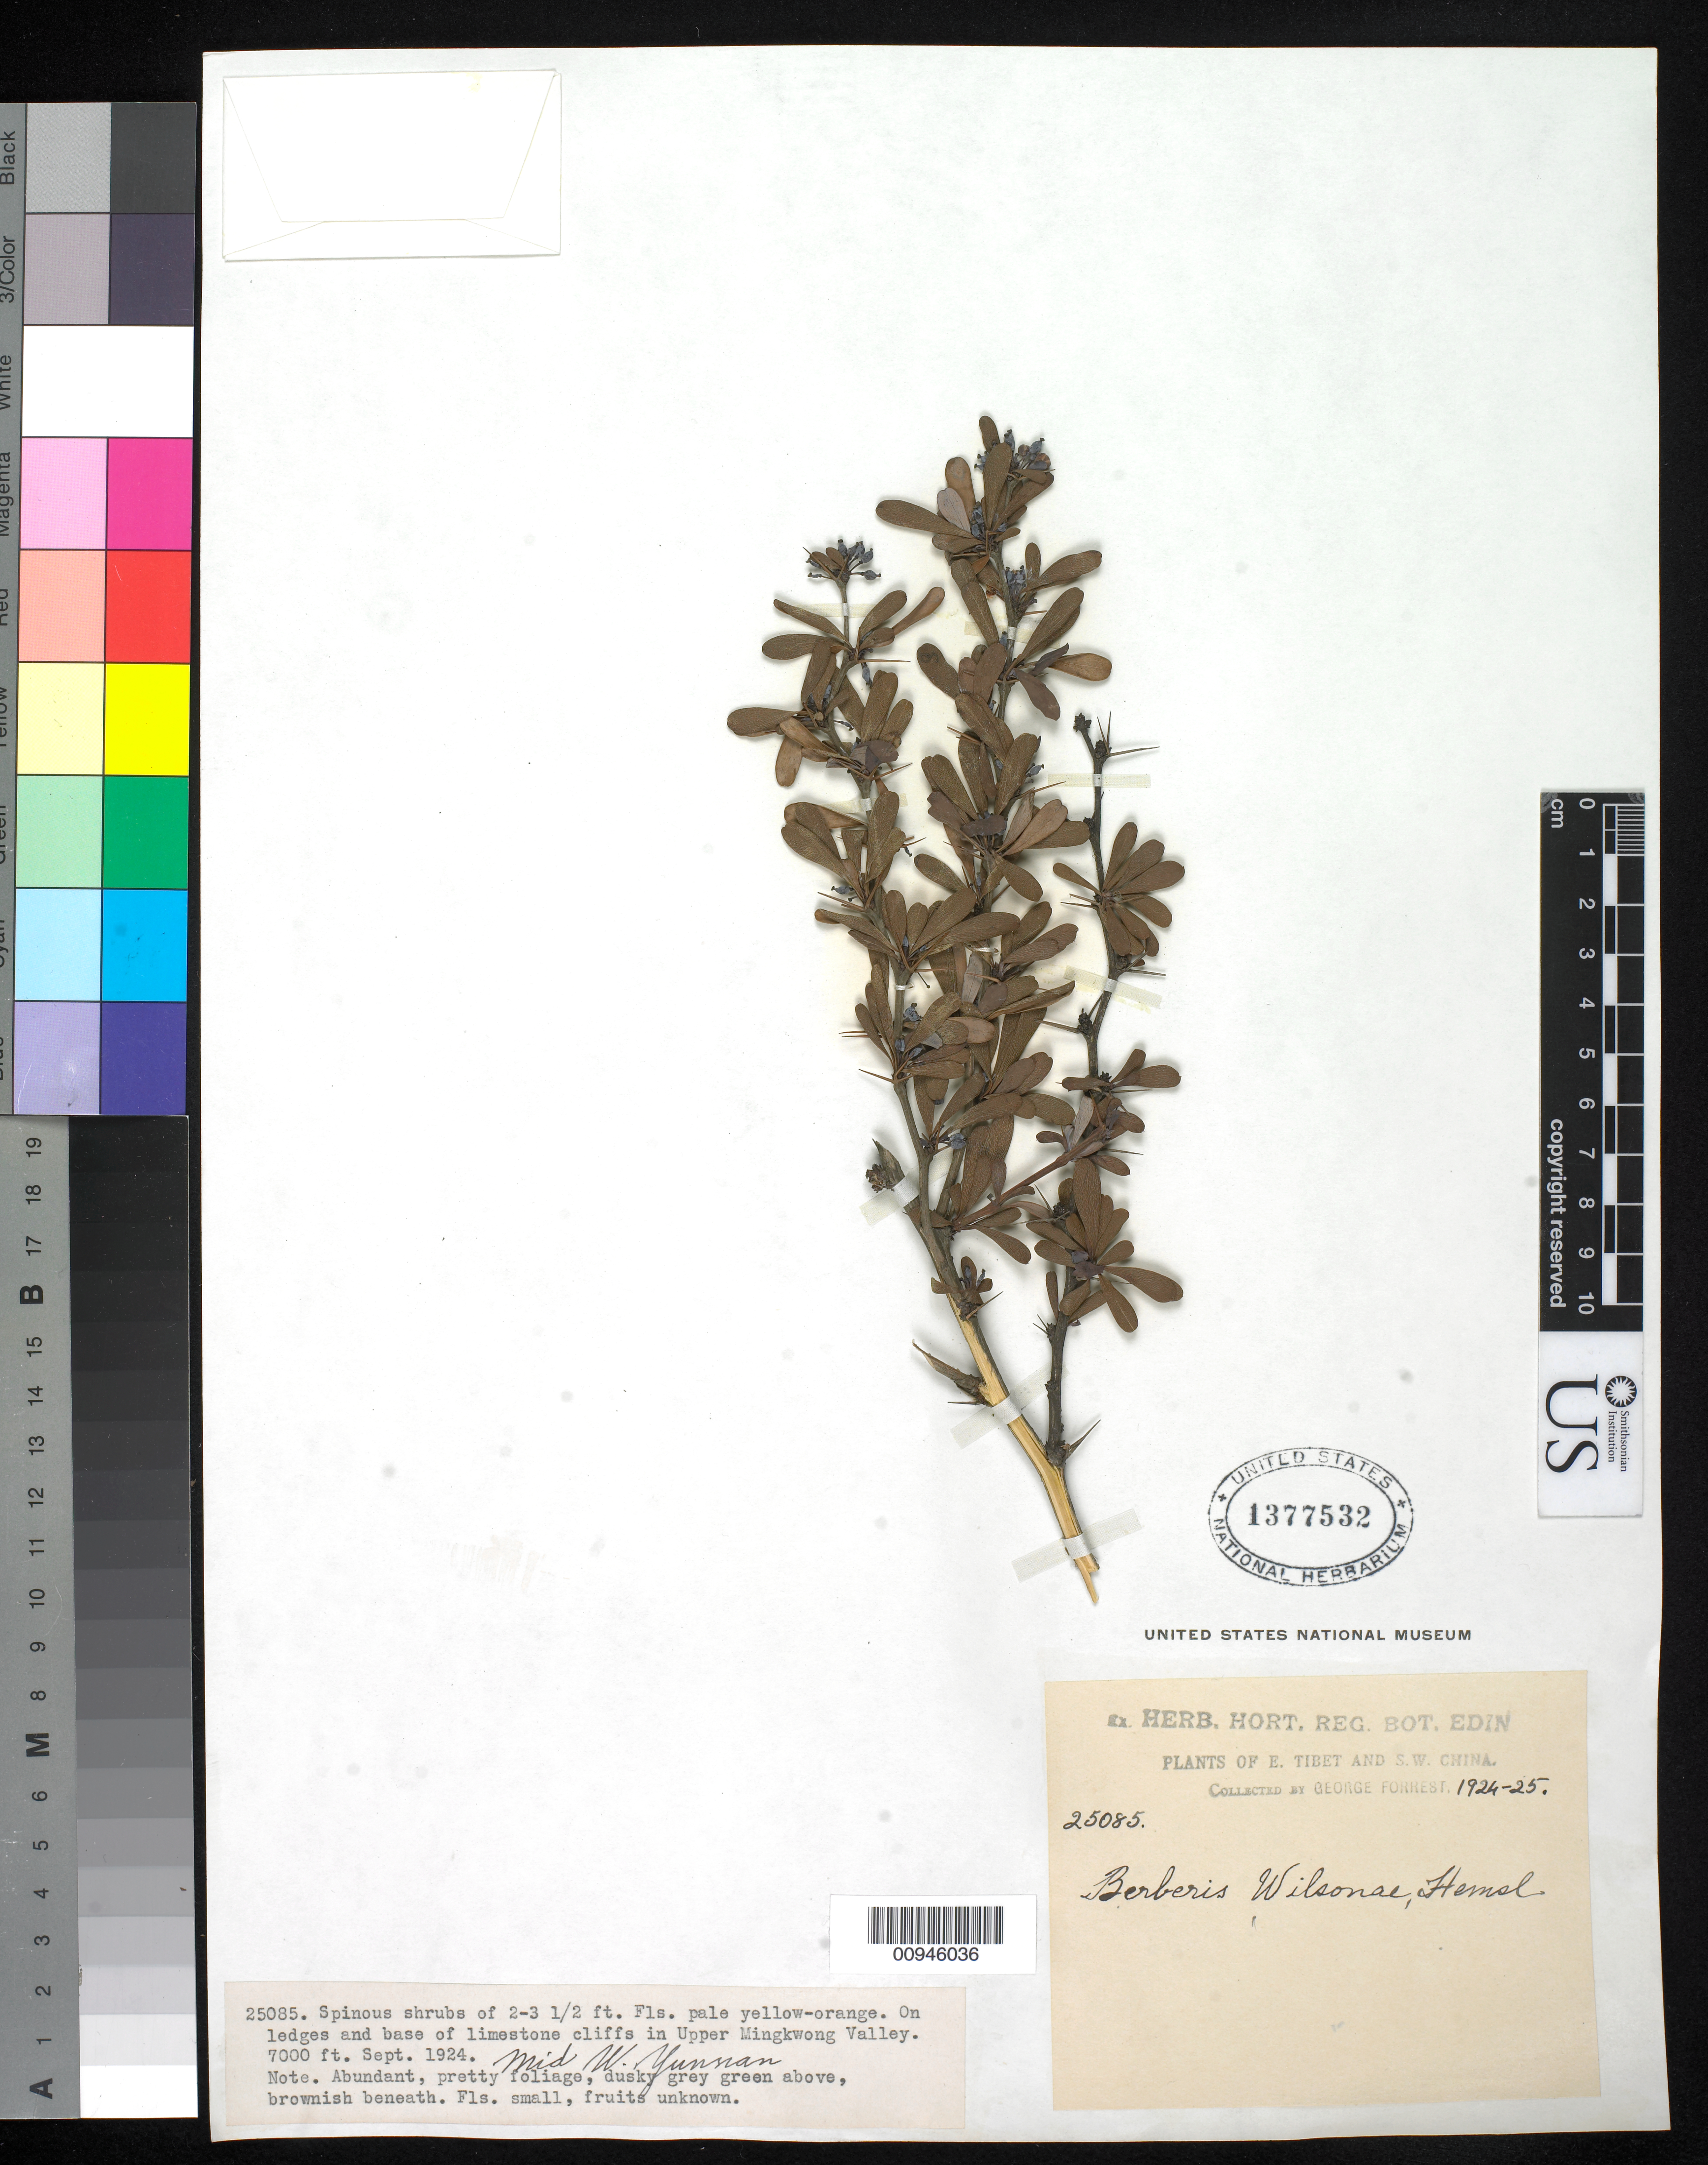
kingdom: Plantae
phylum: Tracheophyta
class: Magnoliopsida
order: Ranunculales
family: Berberidaceae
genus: Berberis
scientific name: Berberis wilsoniae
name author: Hemsl.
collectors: G. Forrest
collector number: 25085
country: China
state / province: Yunnan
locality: Upper Mingkwong Valley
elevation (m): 2134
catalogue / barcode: US 1377532